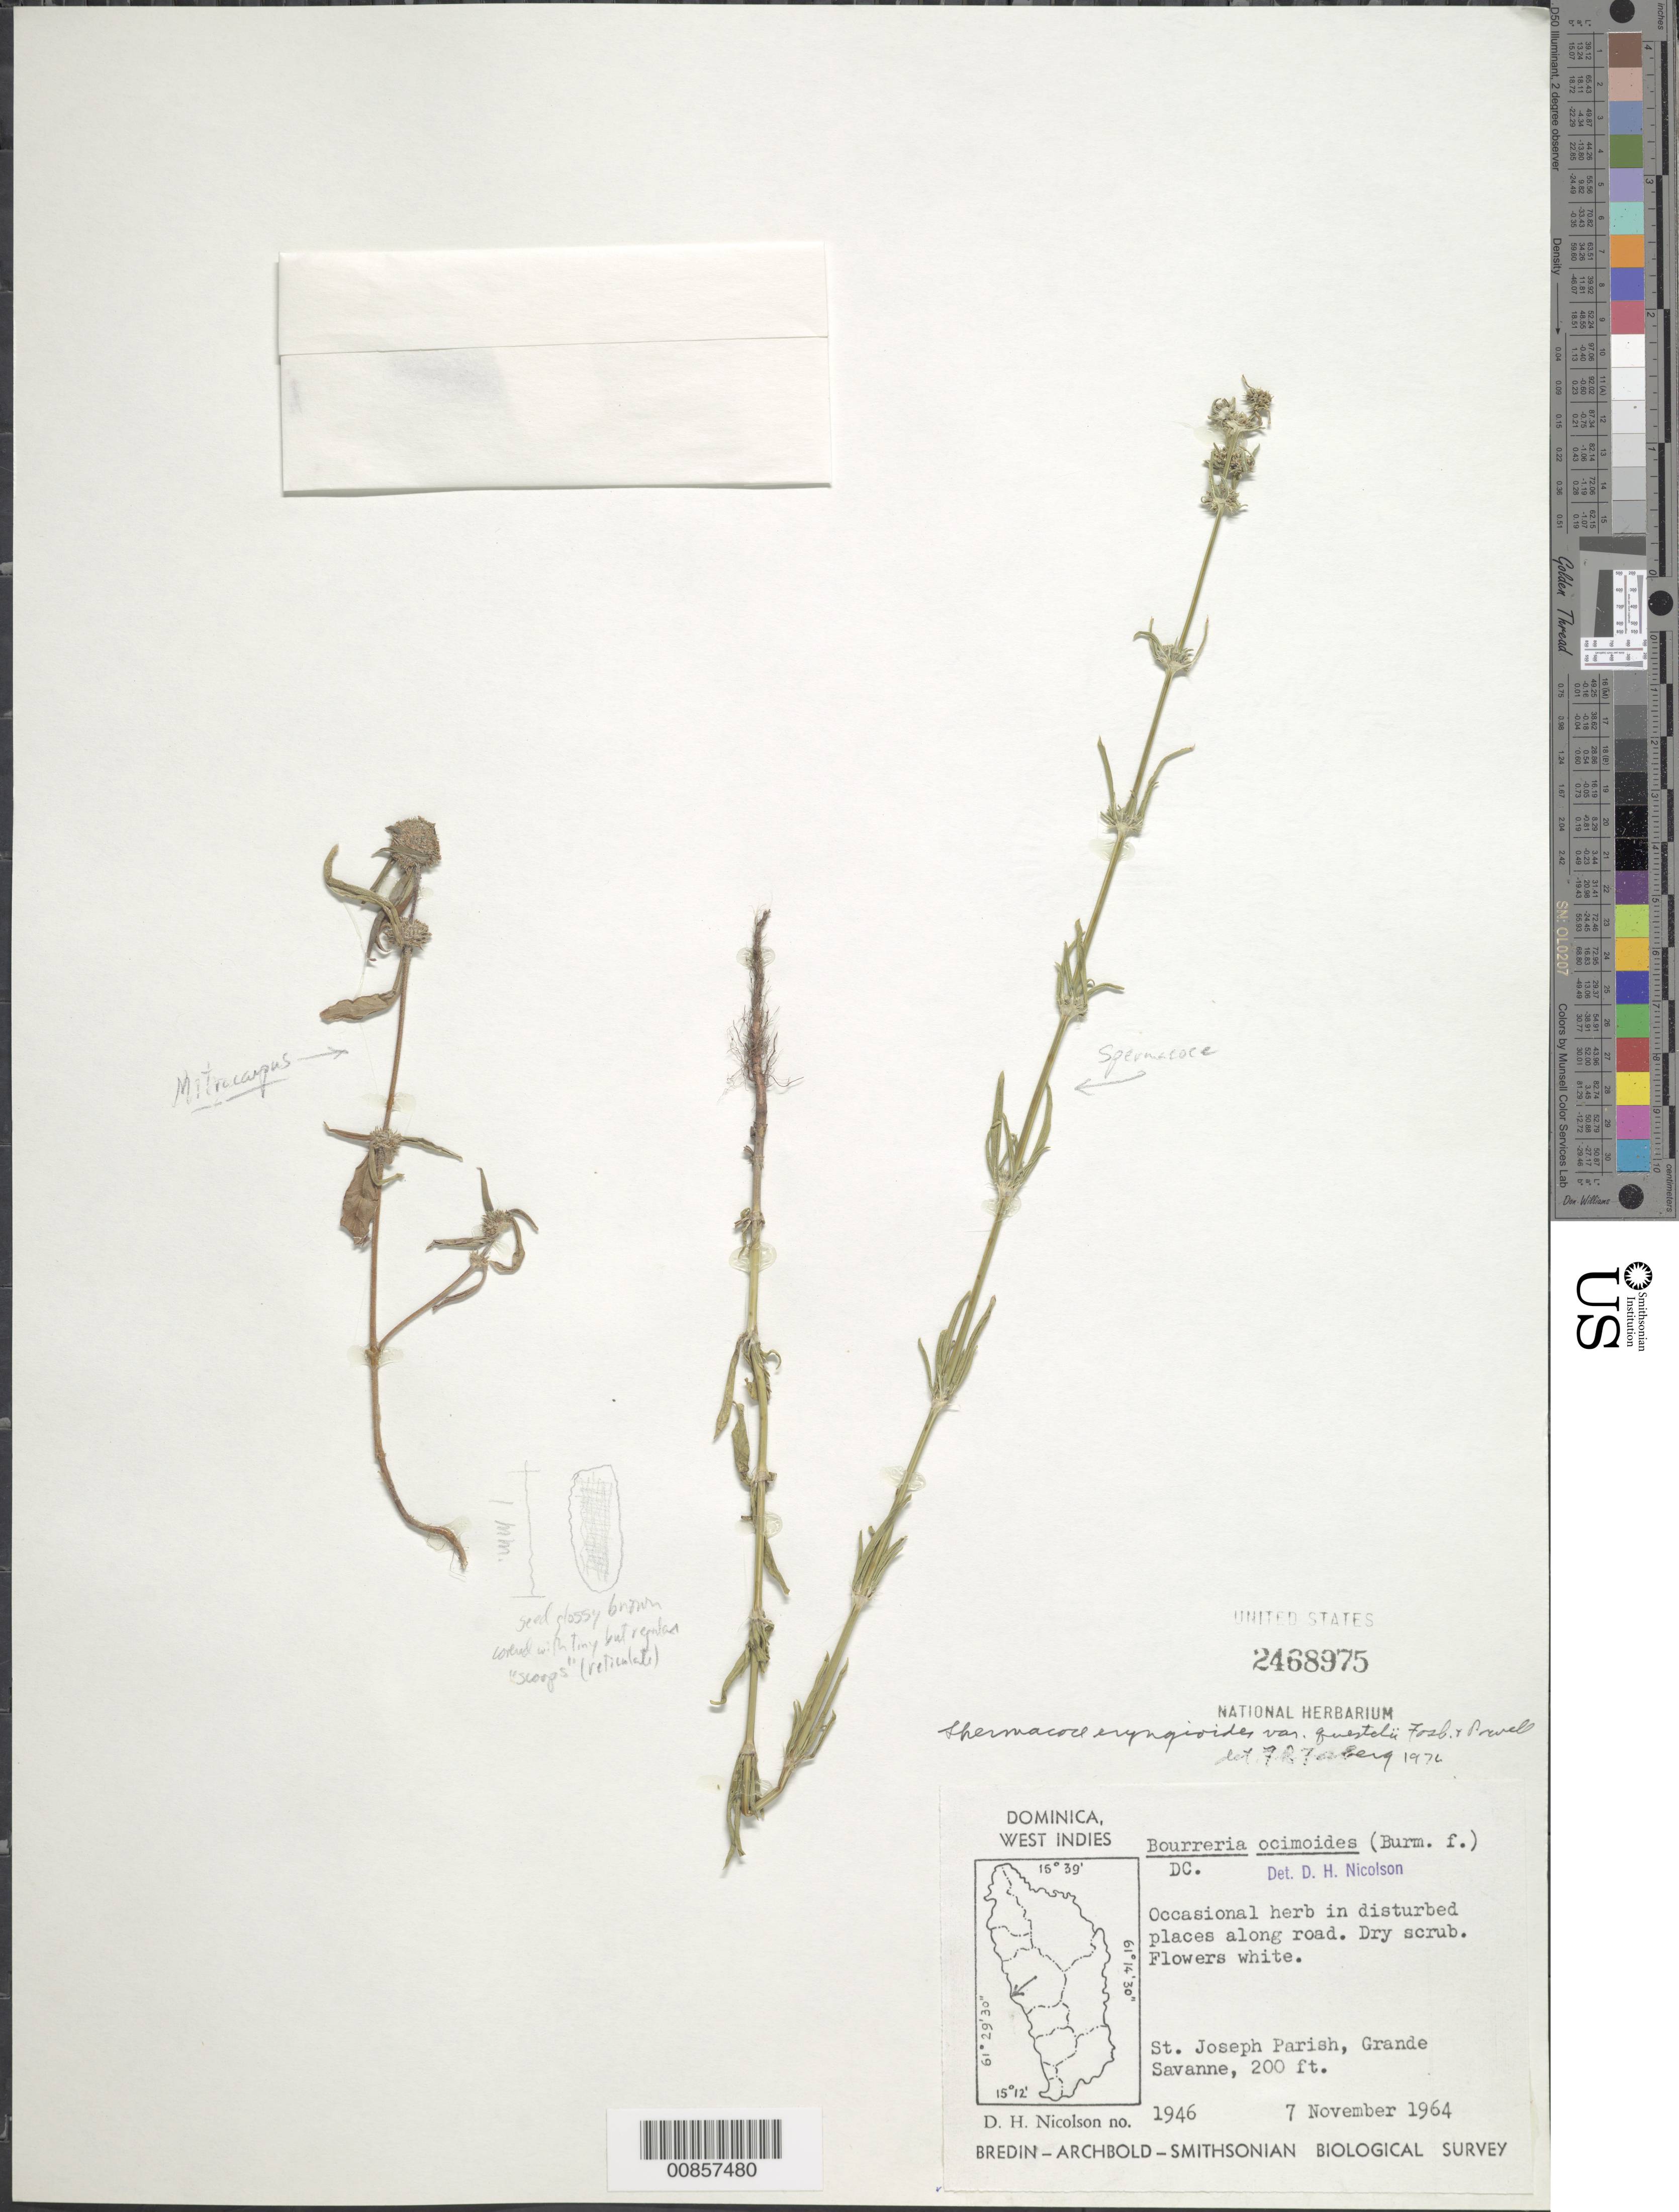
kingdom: Plantae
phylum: Tracheophyta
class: Magnoliopsida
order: Gentianales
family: Rubiaceae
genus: Spermacoce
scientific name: Spermacoce eryngioides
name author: (Cham. & Schltdl.) Kuntze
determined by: Fosberg, F. R.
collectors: D. H. Nicolson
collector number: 1946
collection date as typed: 07 Nov 1964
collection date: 1964-11-07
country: Dominica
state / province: St. Joseph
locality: Grande Savanne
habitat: In disturbed places along road. Dry scrub.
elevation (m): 61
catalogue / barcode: US 2468975